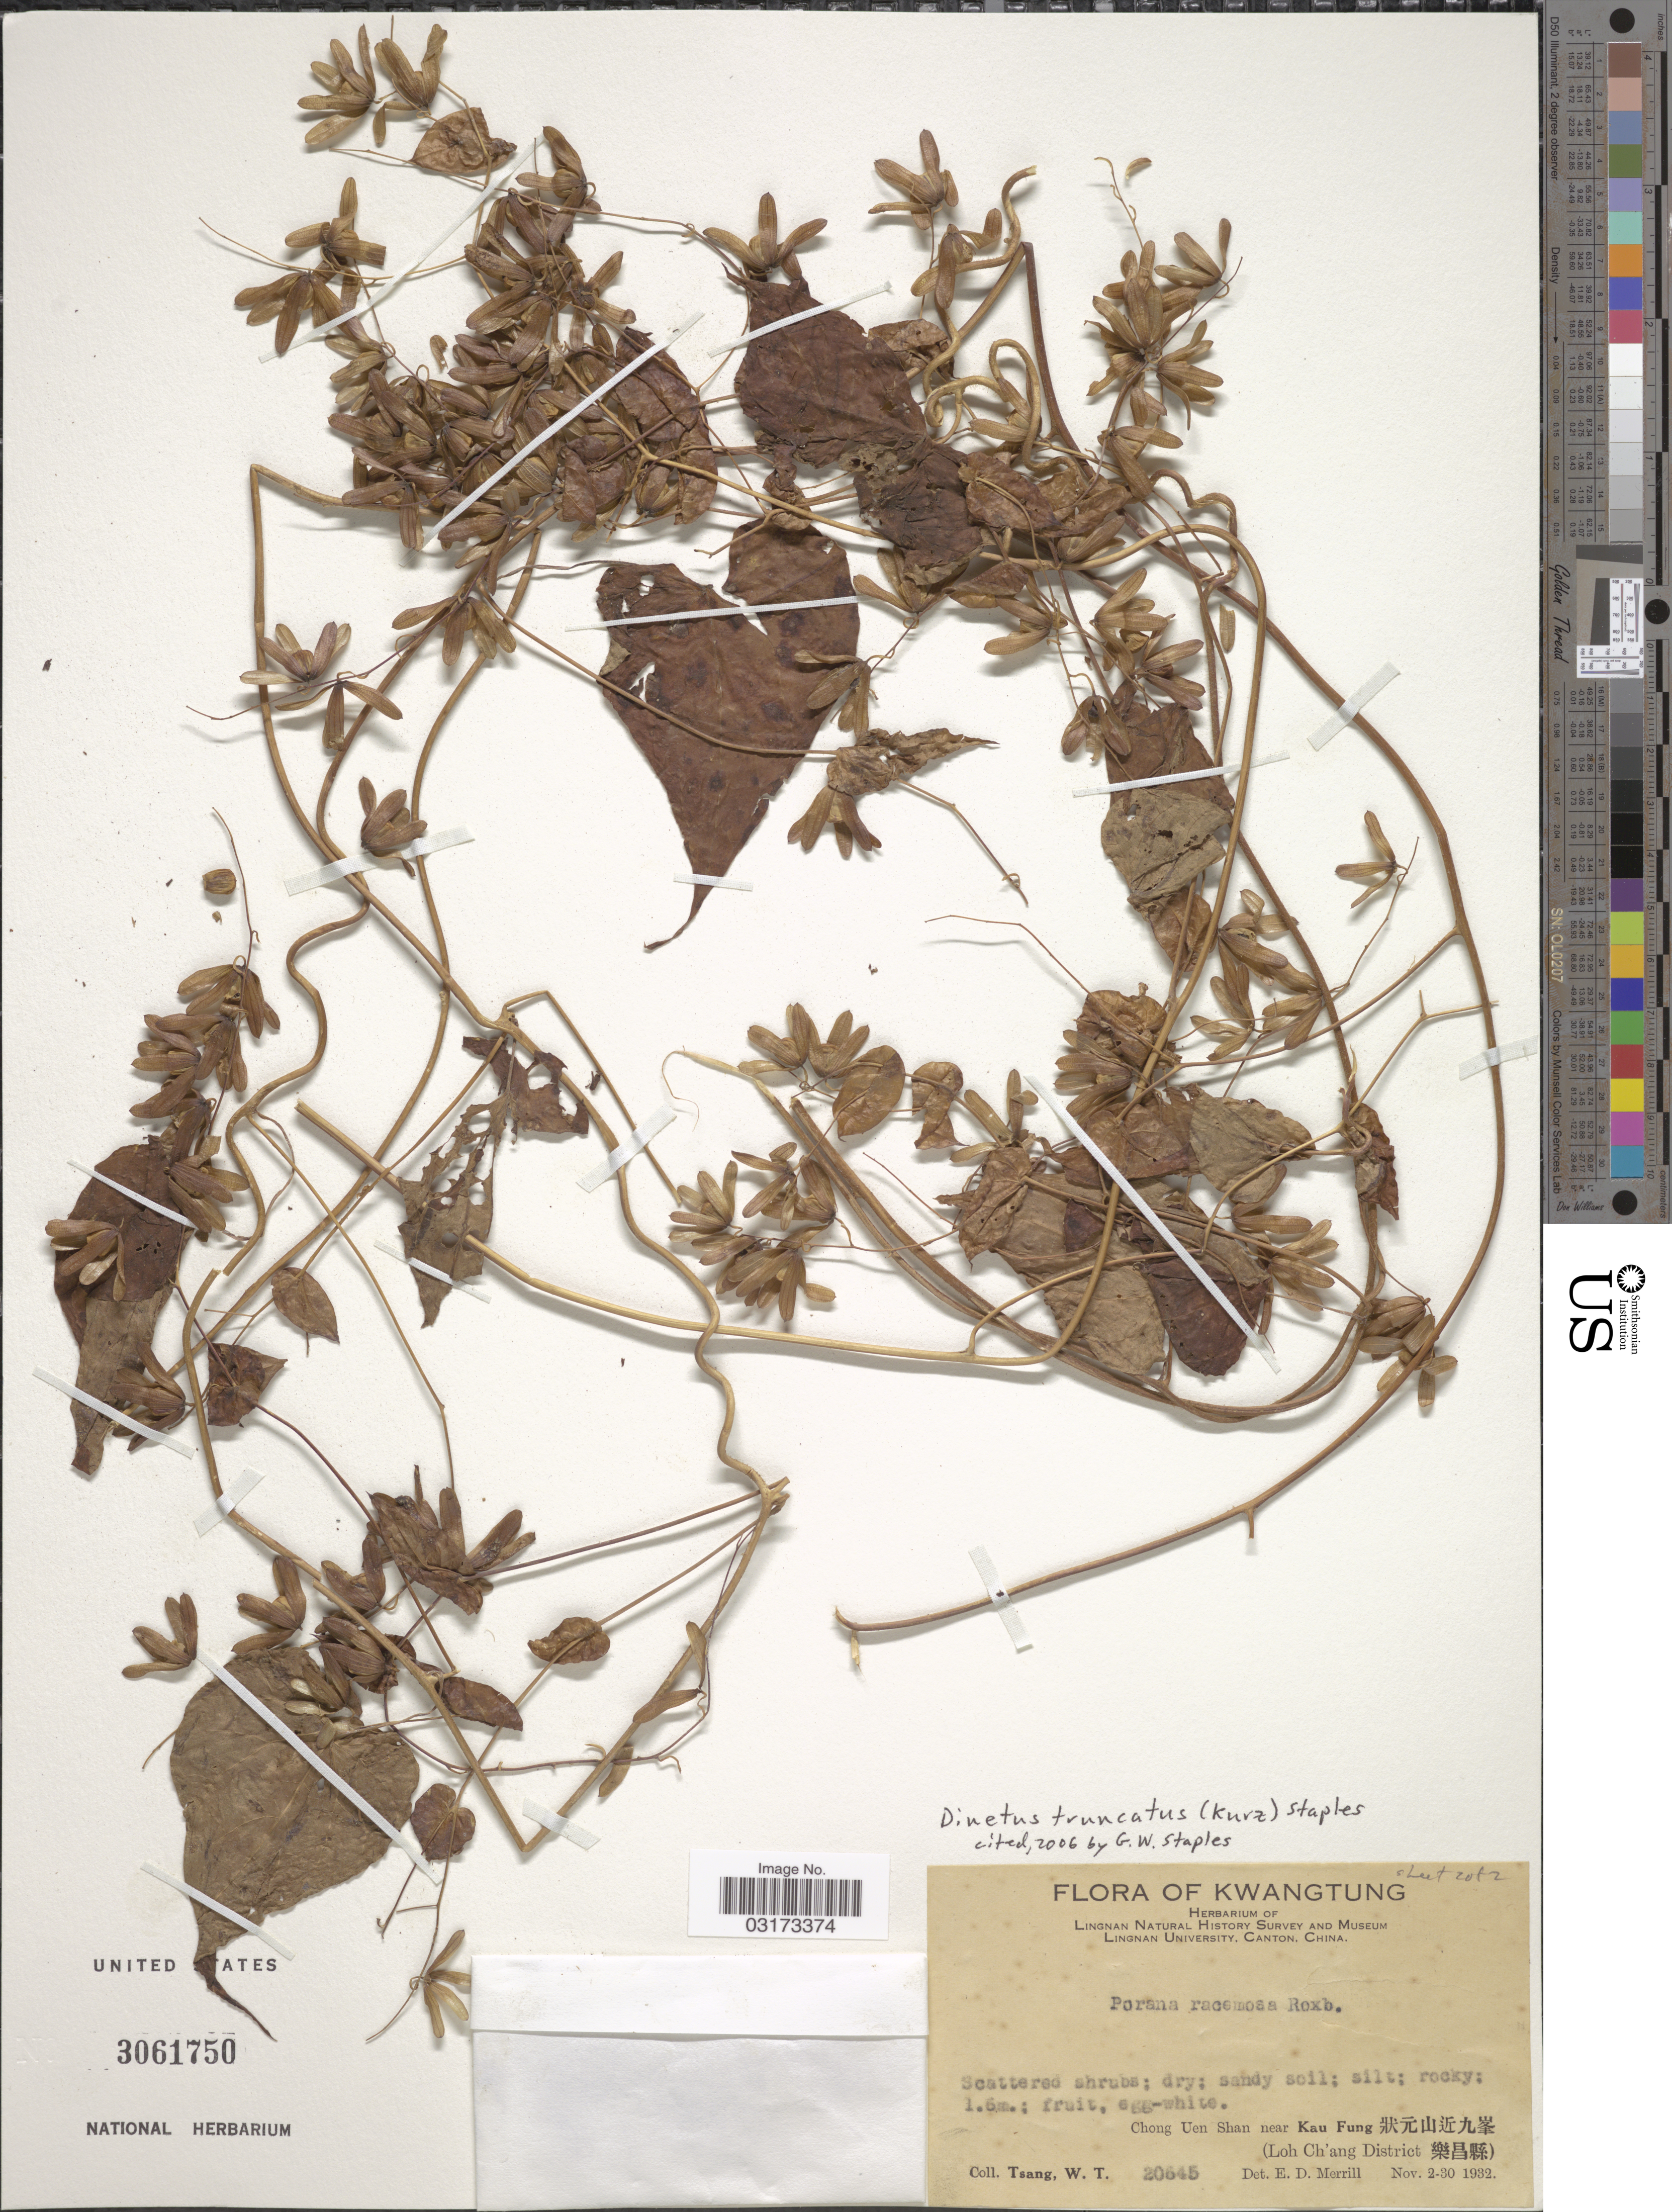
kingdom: Plantae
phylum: Tracheophyta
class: Magnoliopsida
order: Solanales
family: Convolvulaceae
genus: Dinetus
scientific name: Dinetus truncatus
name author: (Kurz) Staples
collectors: W. T. Tsang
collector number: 20645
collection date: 1932-11-02/1932-11-30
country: China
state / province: Guangdong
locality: Kwangtung. Chong Uen Shan near Kau Fung. X. (Loh Ch'ang District X).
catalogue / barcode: US 3061750